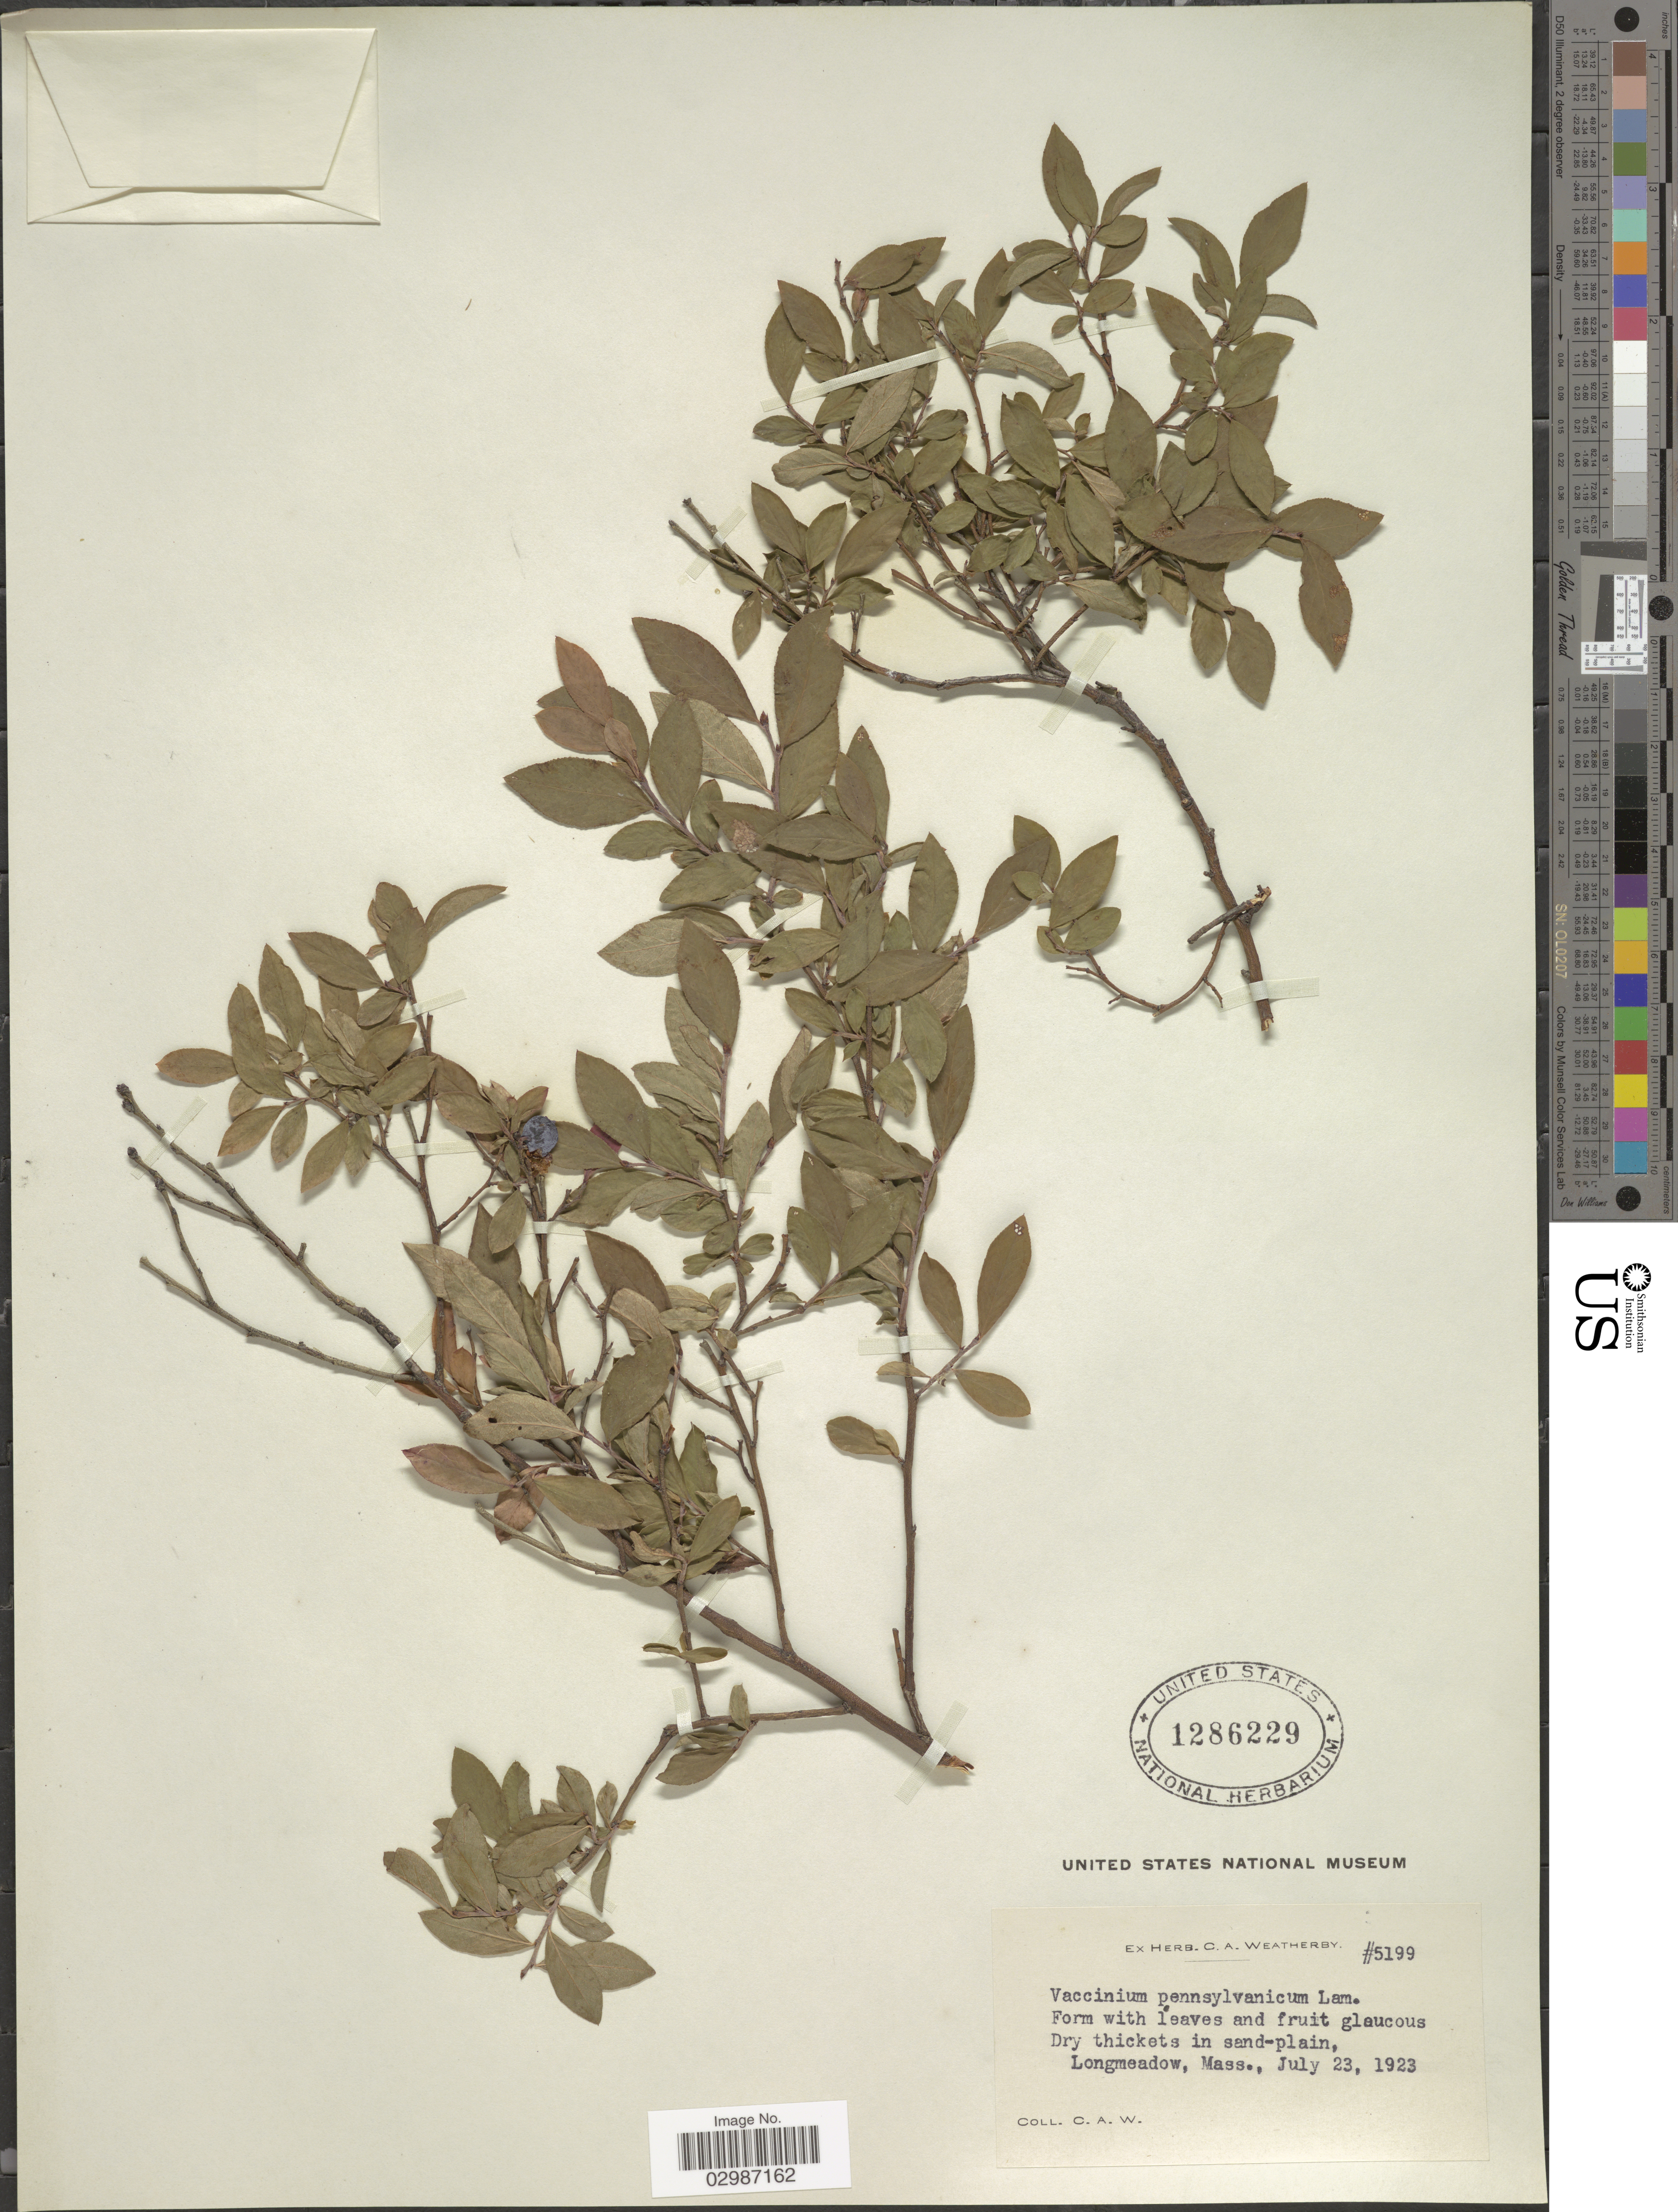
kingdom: Plantae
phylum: Tracheophyta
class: Magnoliopsida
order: Ericales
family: Ericaceae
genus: Vaccinium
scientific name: Vaccinium angustifolium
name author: Aiton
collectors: C. A. Weatherby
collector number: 5199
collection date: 1923-07-23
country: United States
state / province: Massachusetts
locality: Longmeadow.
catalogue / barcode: US 1286229